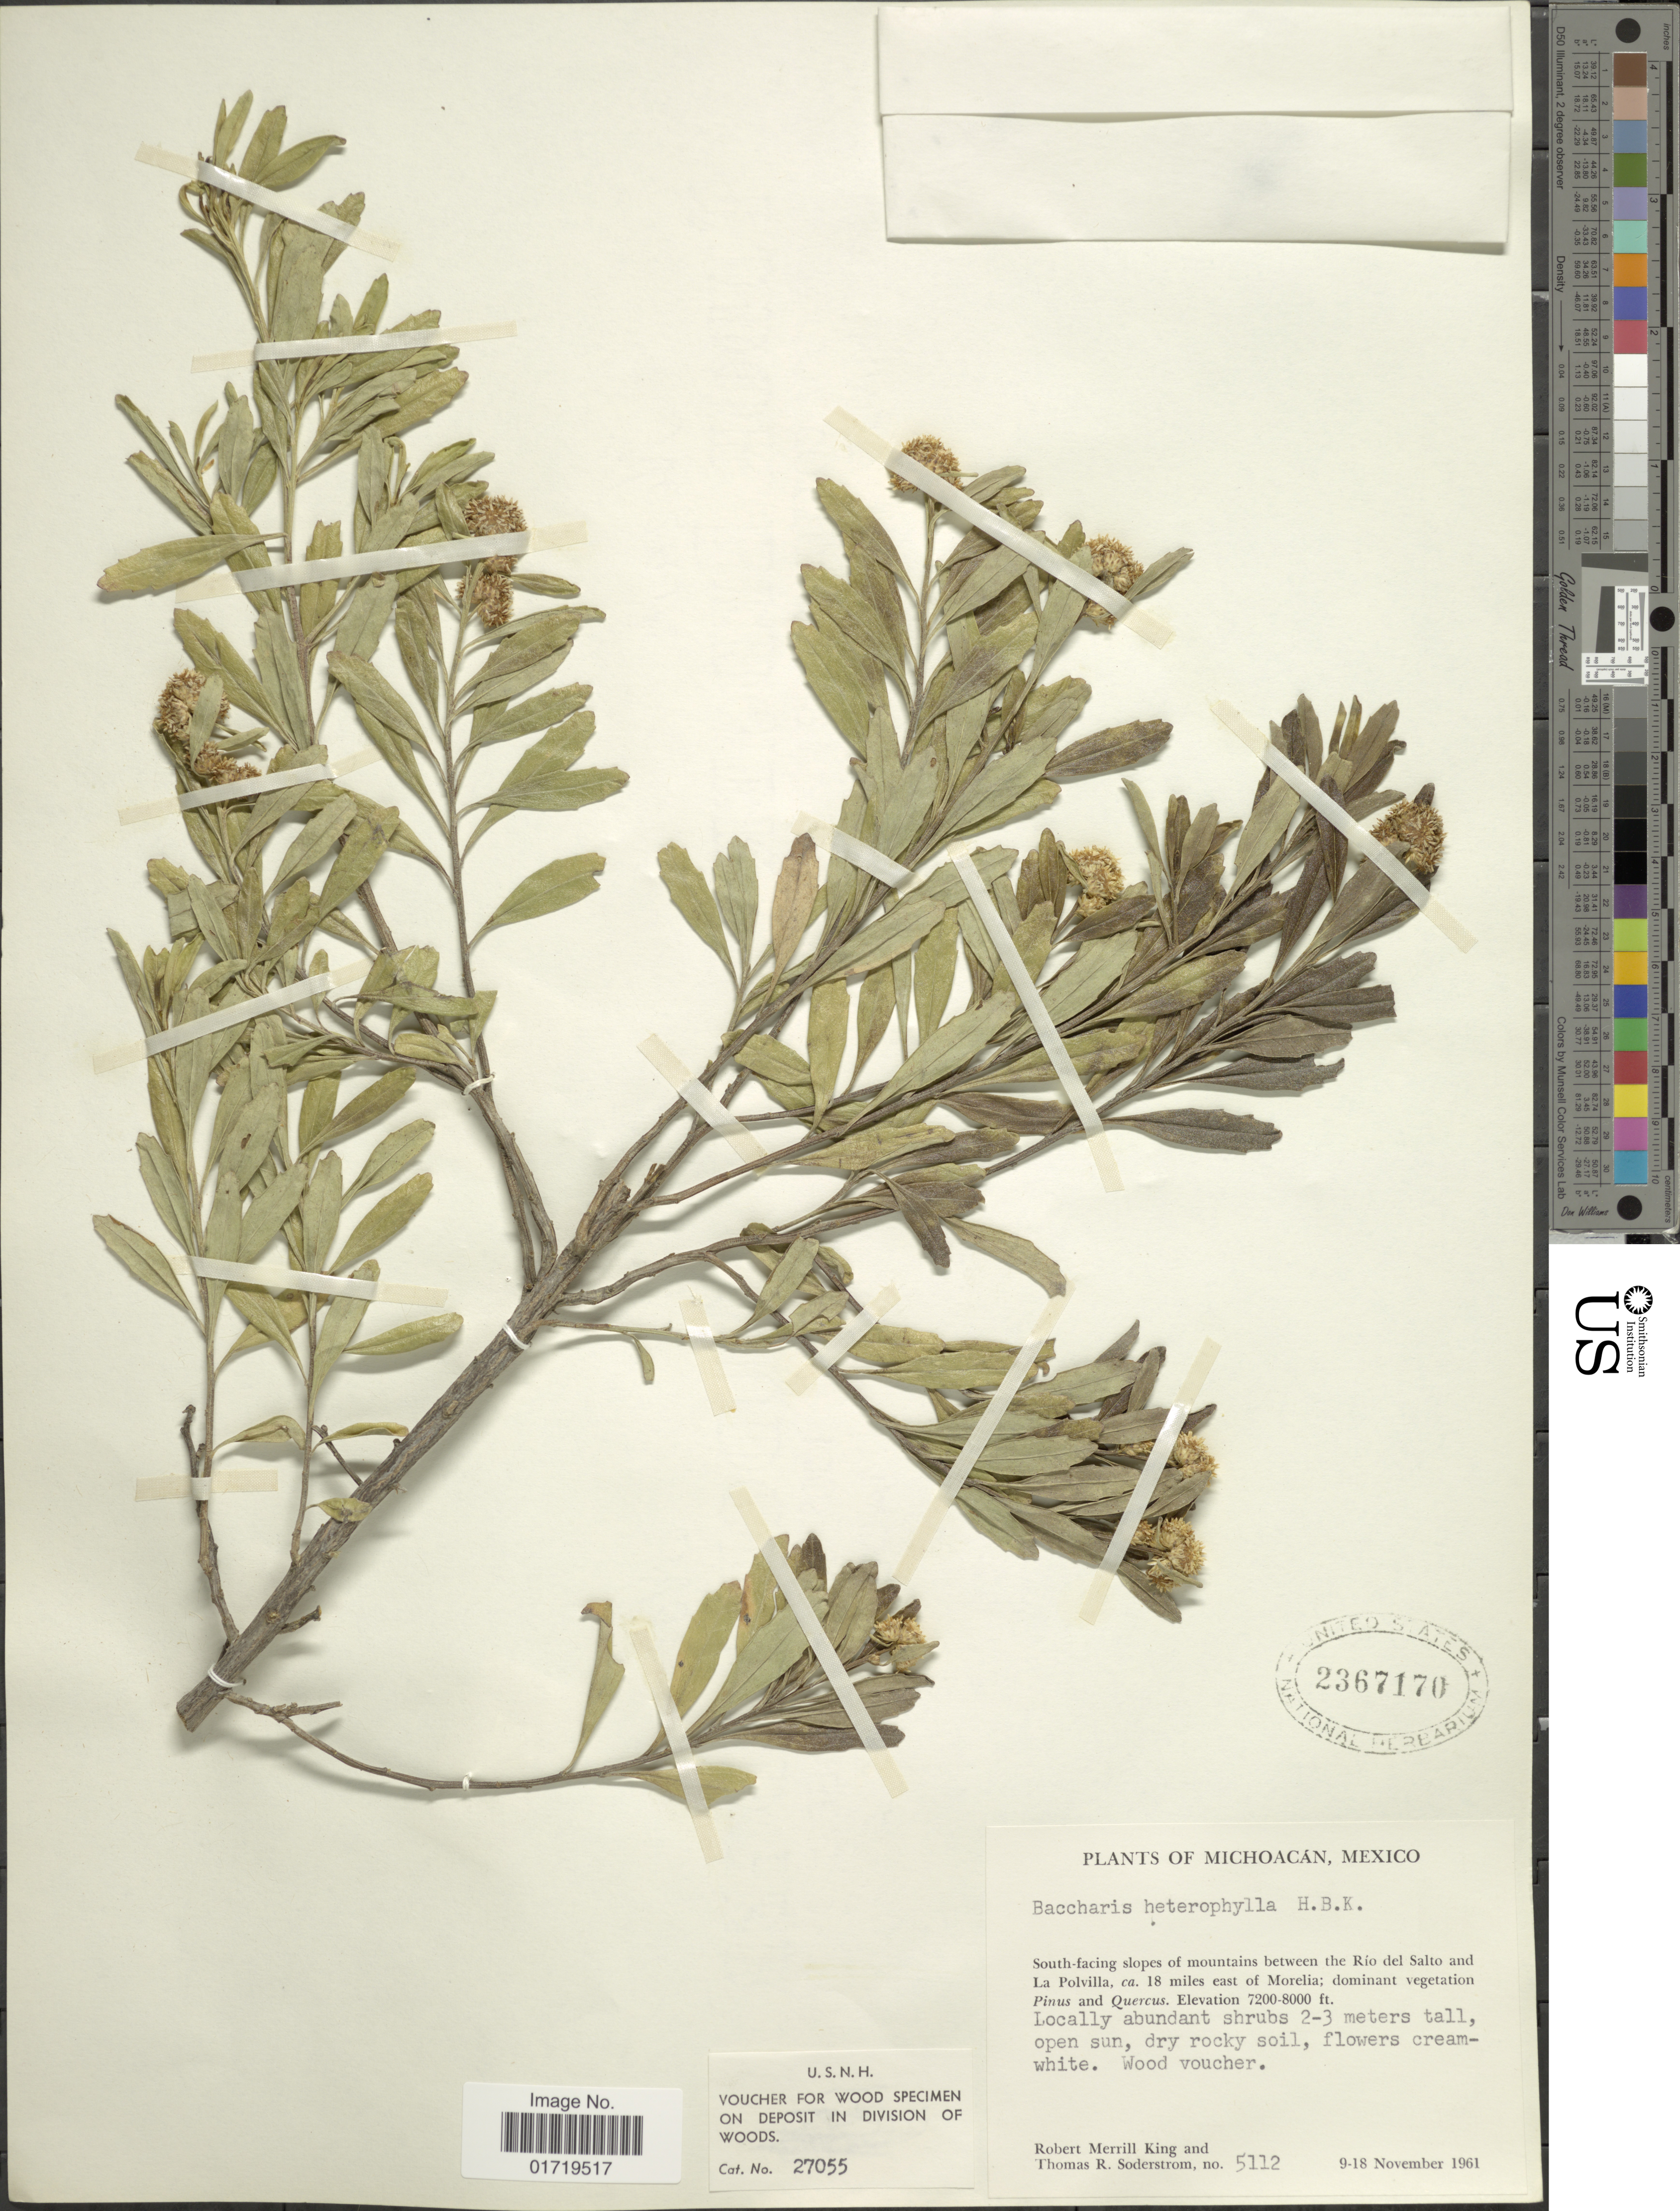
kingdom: Plantae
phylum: Tracheophyta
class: Magnoliopsida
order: Asterales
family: Asteraceae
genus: Baccharis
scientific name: Baccharis heterophylla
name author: Kunth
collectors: R. M. King & T. R. Soderstrom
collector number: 5112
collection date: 1961-11-09/1961-11-18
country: Mexico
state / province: Michoacán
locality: South-facing slopes of mountains between the Rio del Salto and Polvilla, 18 miles east of Morelia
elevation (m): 2195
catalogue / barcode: US 2367170